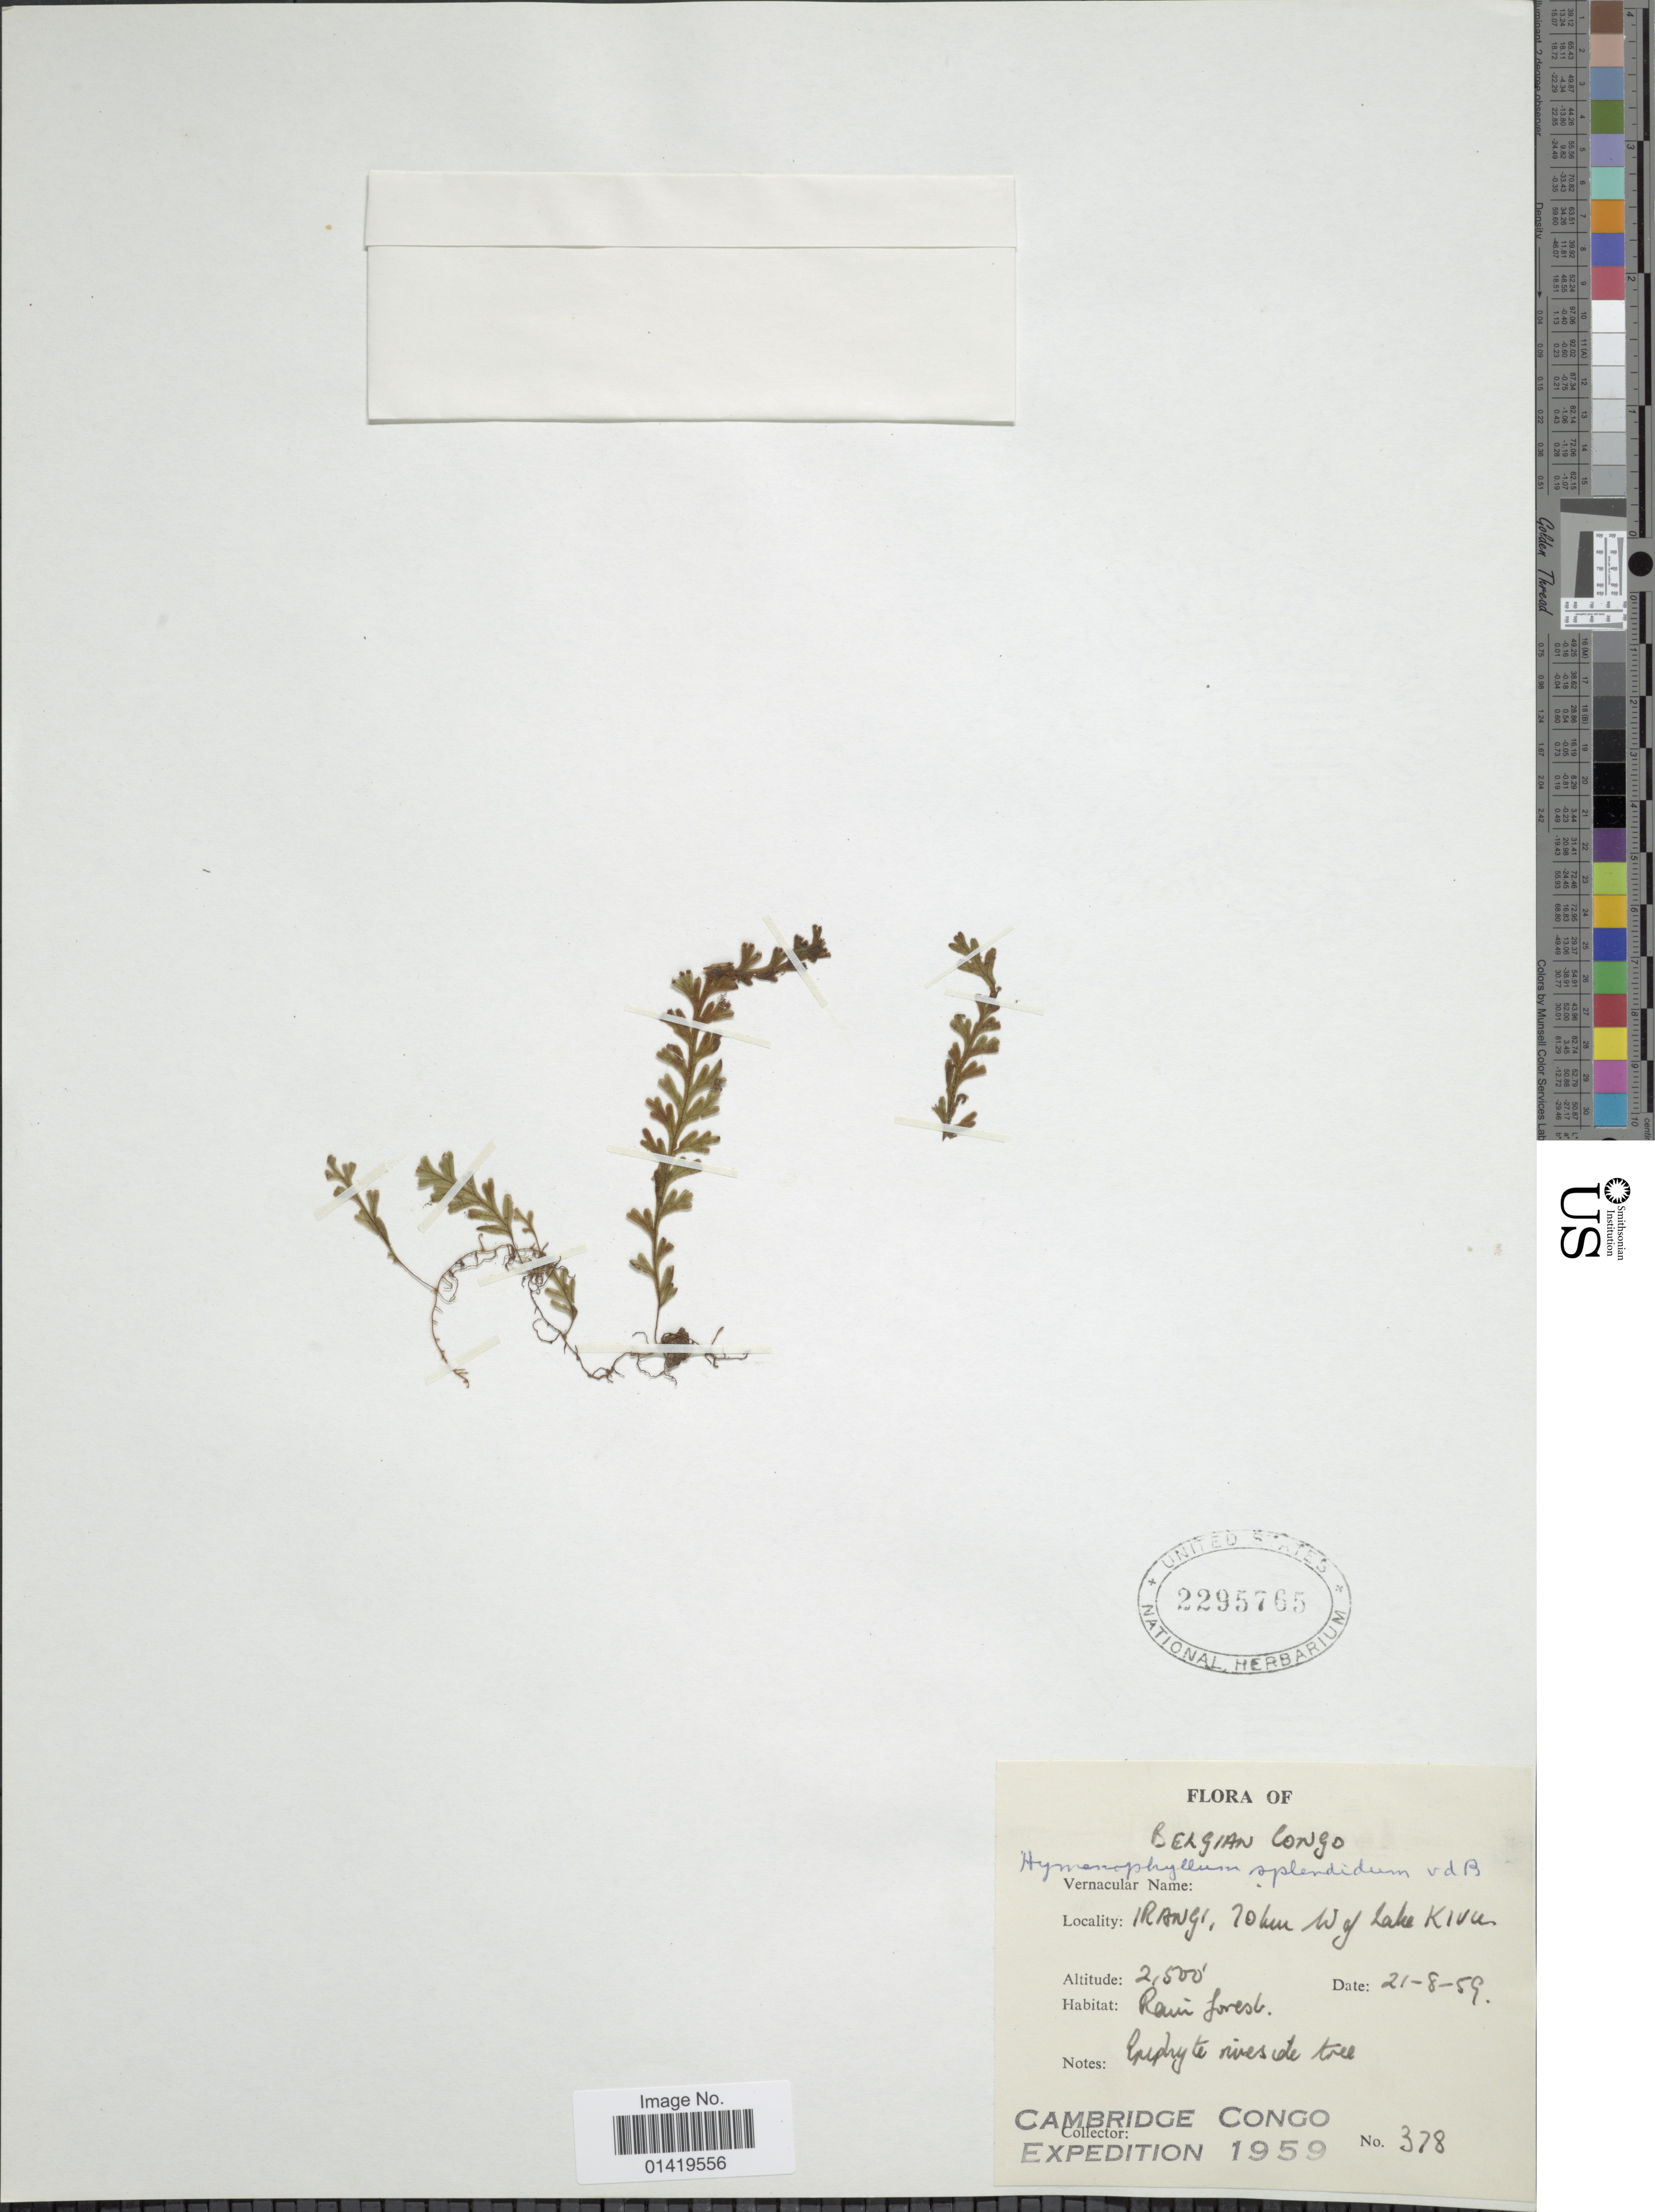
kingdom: Plantae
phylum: Tracheophyta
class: Polypodiopsida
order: Hymenophyllales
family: Hymenophyllaceae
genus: Hymenophyllum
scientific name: Hymenophyllum splendidum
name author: Bosch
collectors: Cambridge Congo Expedition 1959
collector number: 378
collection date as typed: Transcribed d/m/y: 21/8/59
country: Congo, Democratic Republic of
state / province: Nord-Kivu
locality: Belgian Congo. Irangi, 70 km W of Lake Kivu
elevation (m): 762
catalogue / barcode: US 2295765